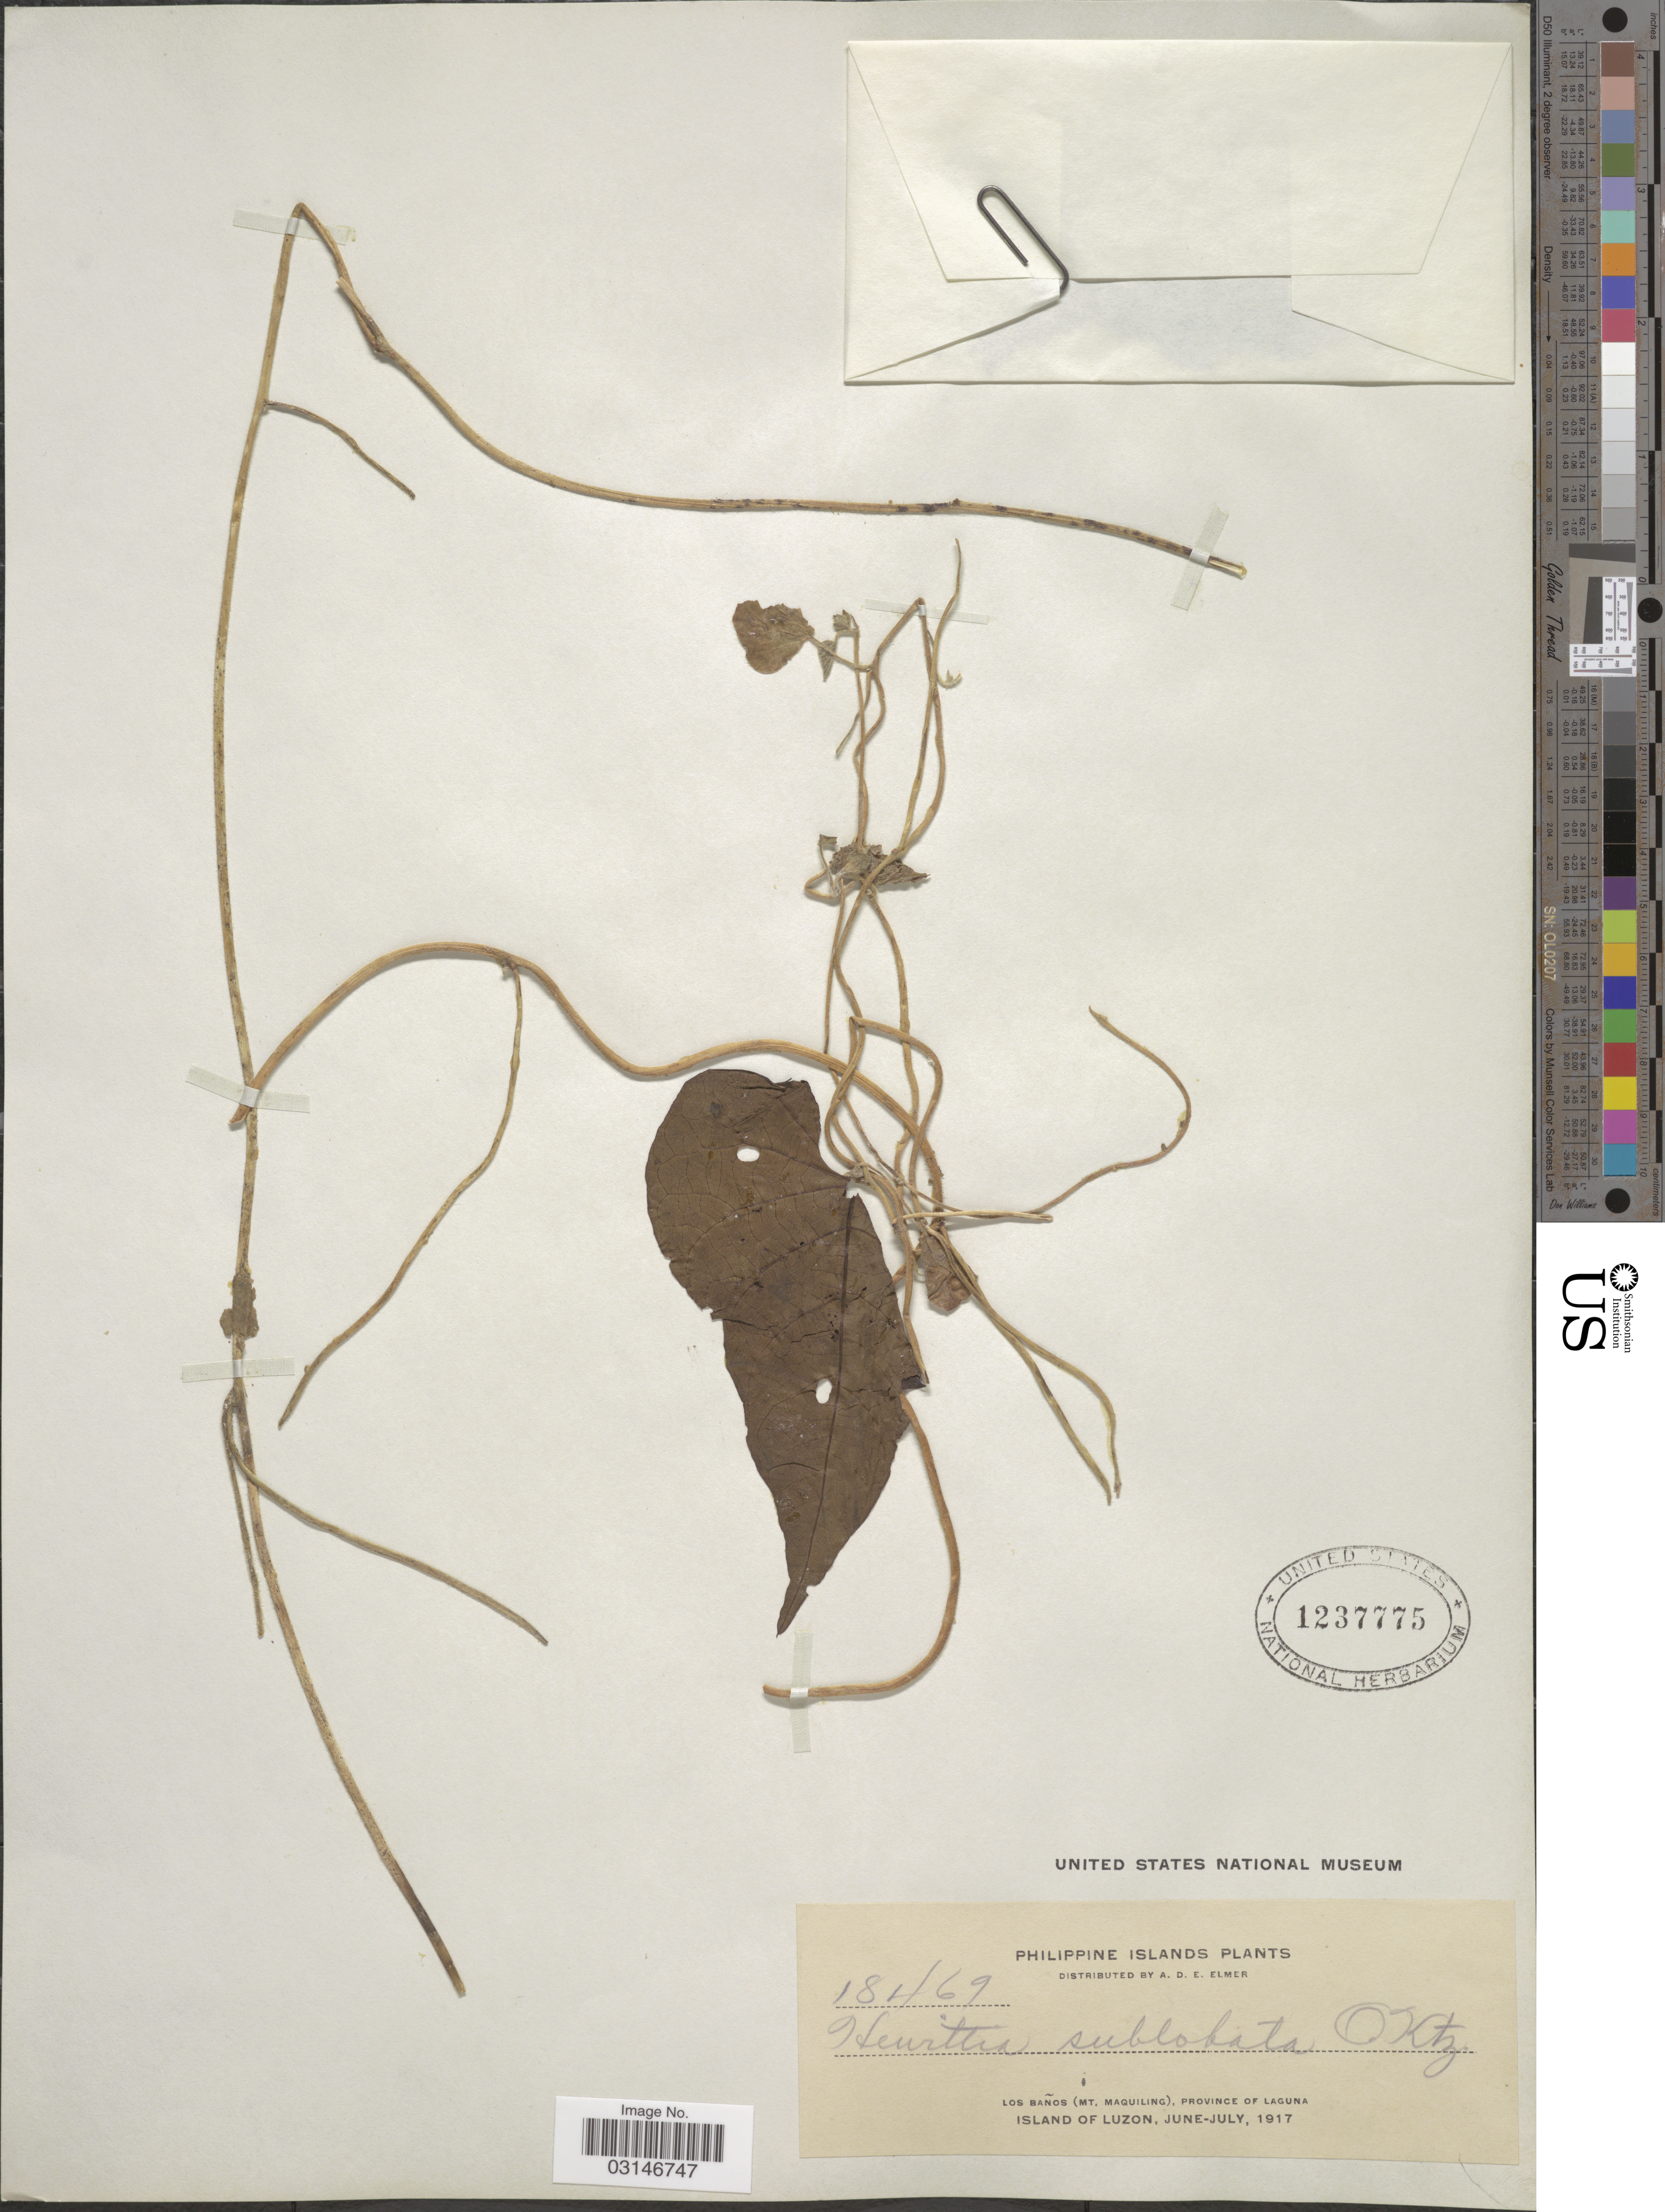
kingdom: Plantae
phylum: Tracheophyta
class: Magnoliopsida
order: Solanales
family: Convolvulaceae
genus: Hewittia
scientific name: Hewittia malabarica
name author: (L.) Suresh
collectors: A. D. E. Elmer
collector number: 18469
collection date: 1917-06/1917-07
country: Philippines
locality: Los Baños (Mt. Maquiling), Province of Laguna. Island of Luzon.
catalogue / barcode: US 1237775